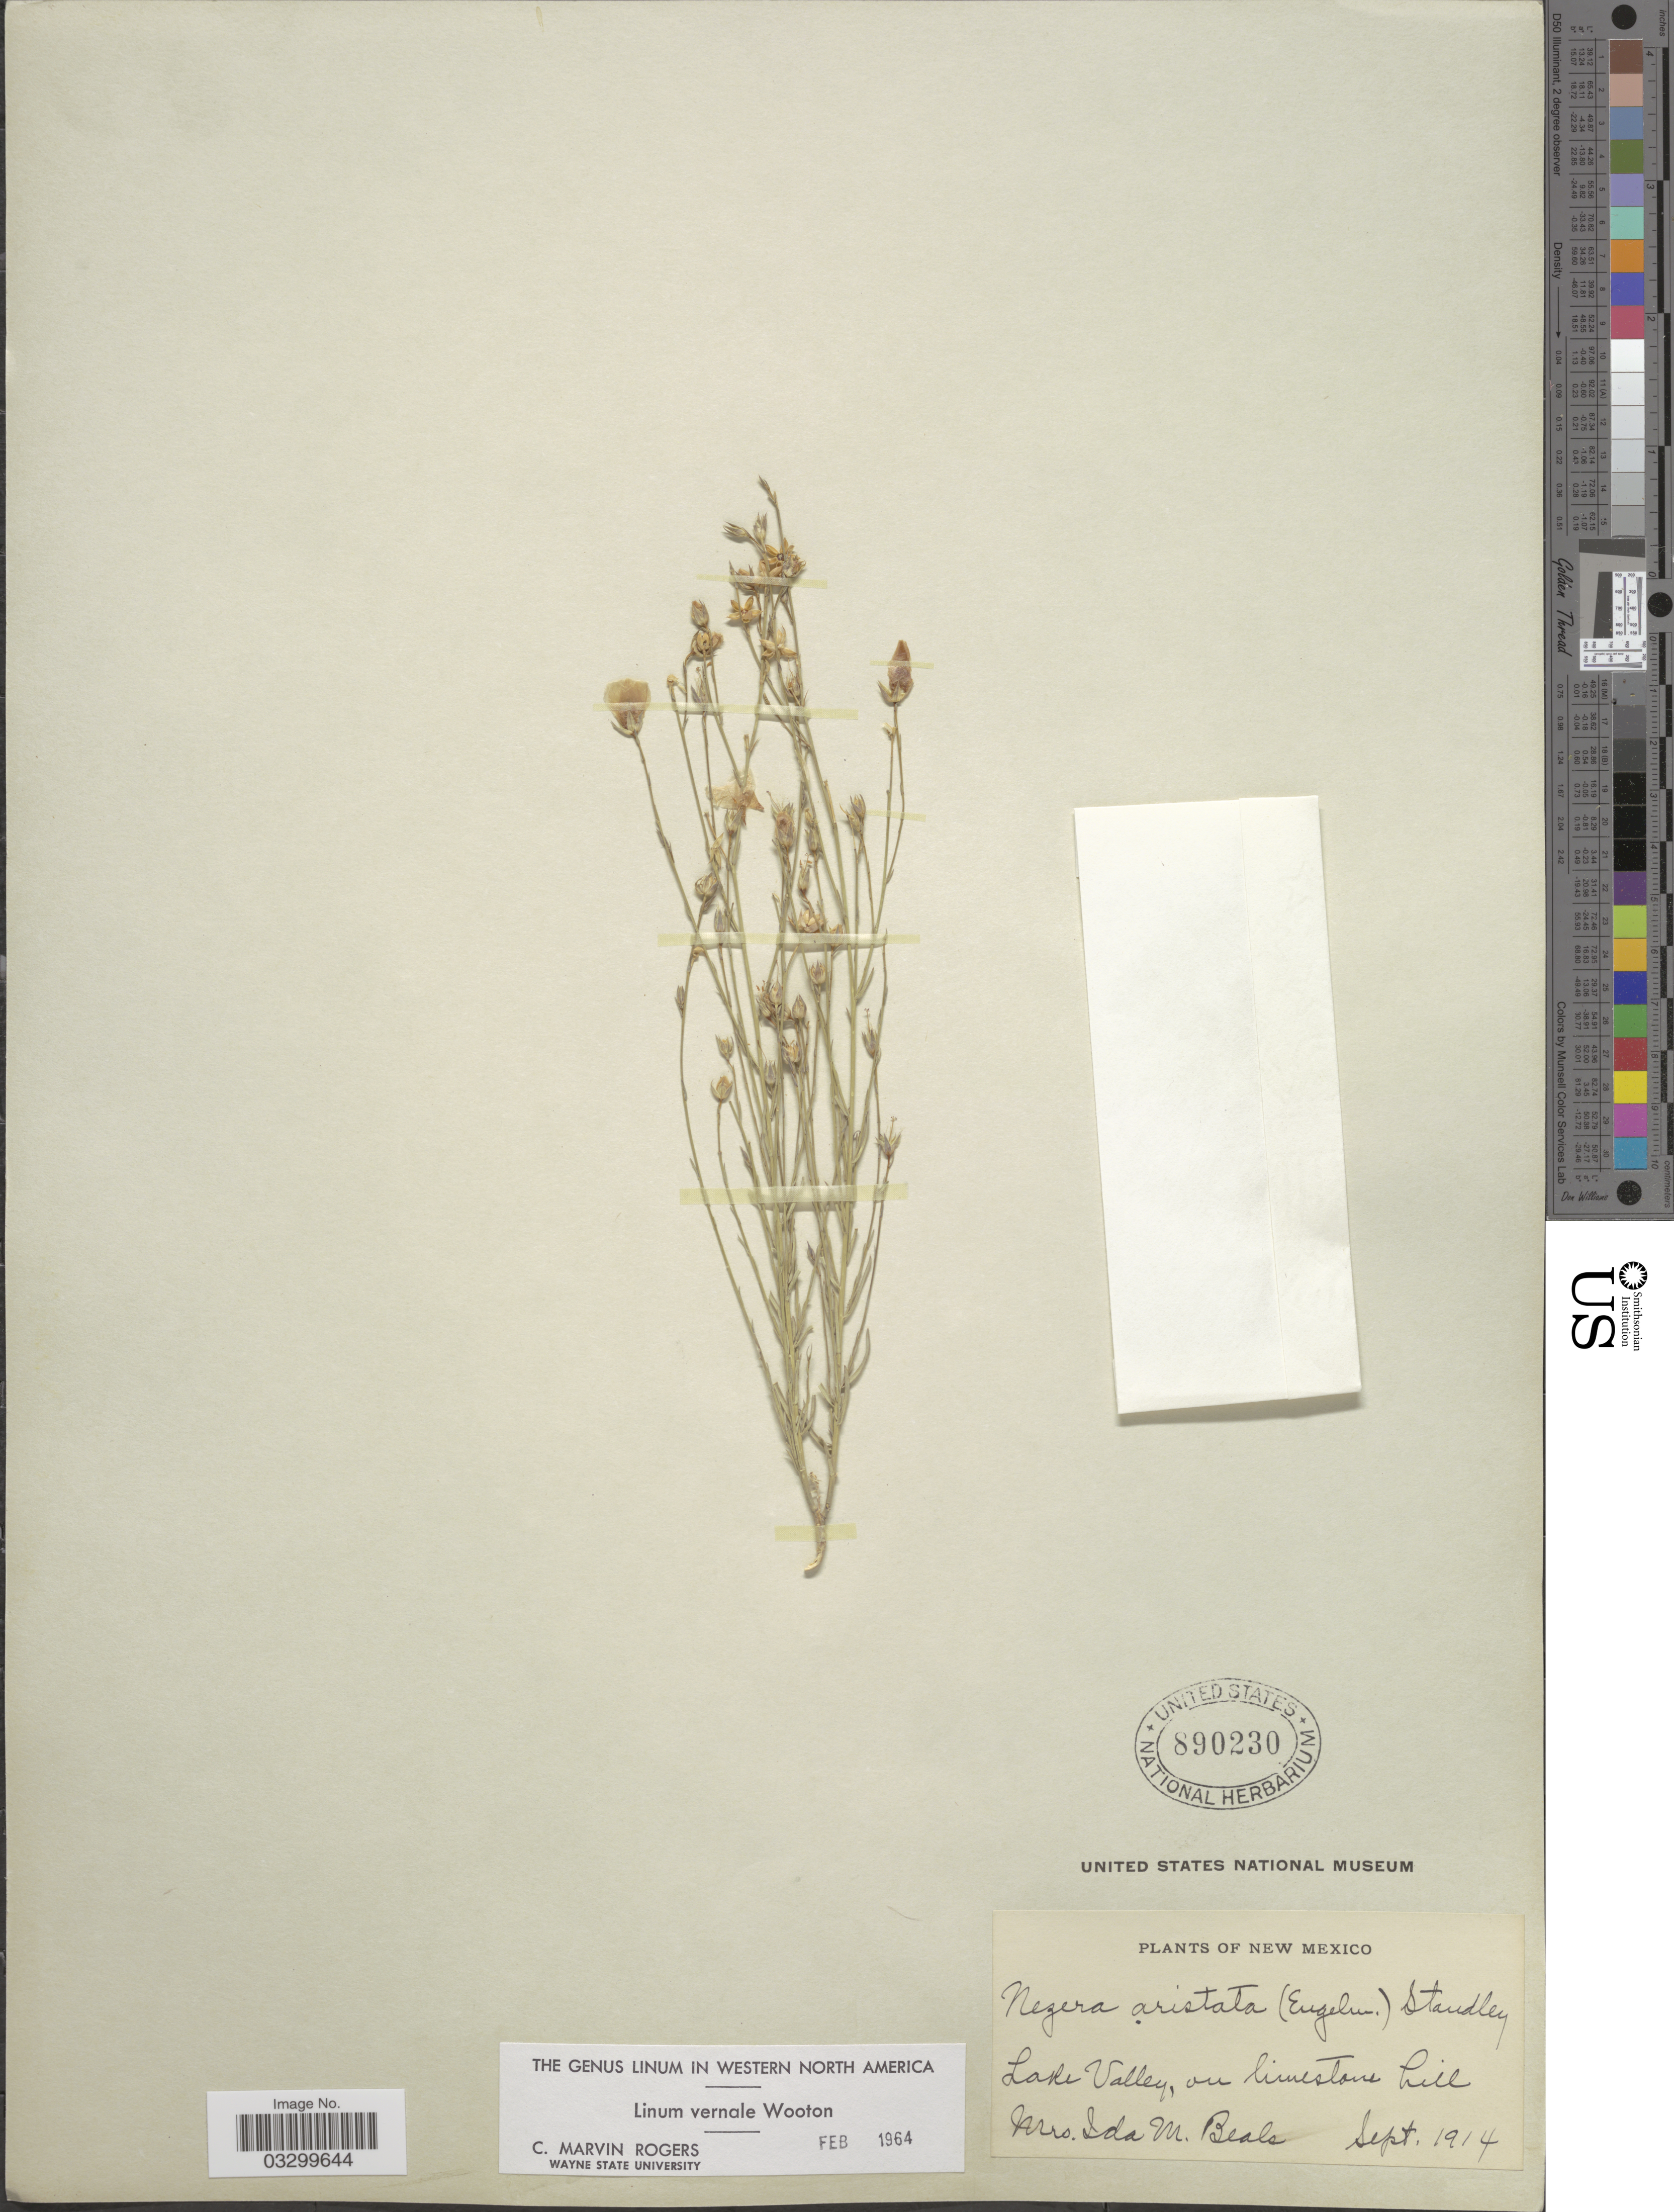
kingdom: Plantae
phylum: Tracheophyta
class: Magnoliopsida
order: Malpighiales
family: Linaceae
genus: Linum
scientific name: Linum vernale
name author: Wooton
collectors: I. M. Beals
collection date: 1914-09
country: United States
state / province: New Mexico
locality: Lake Valley.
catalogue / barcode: US 890230